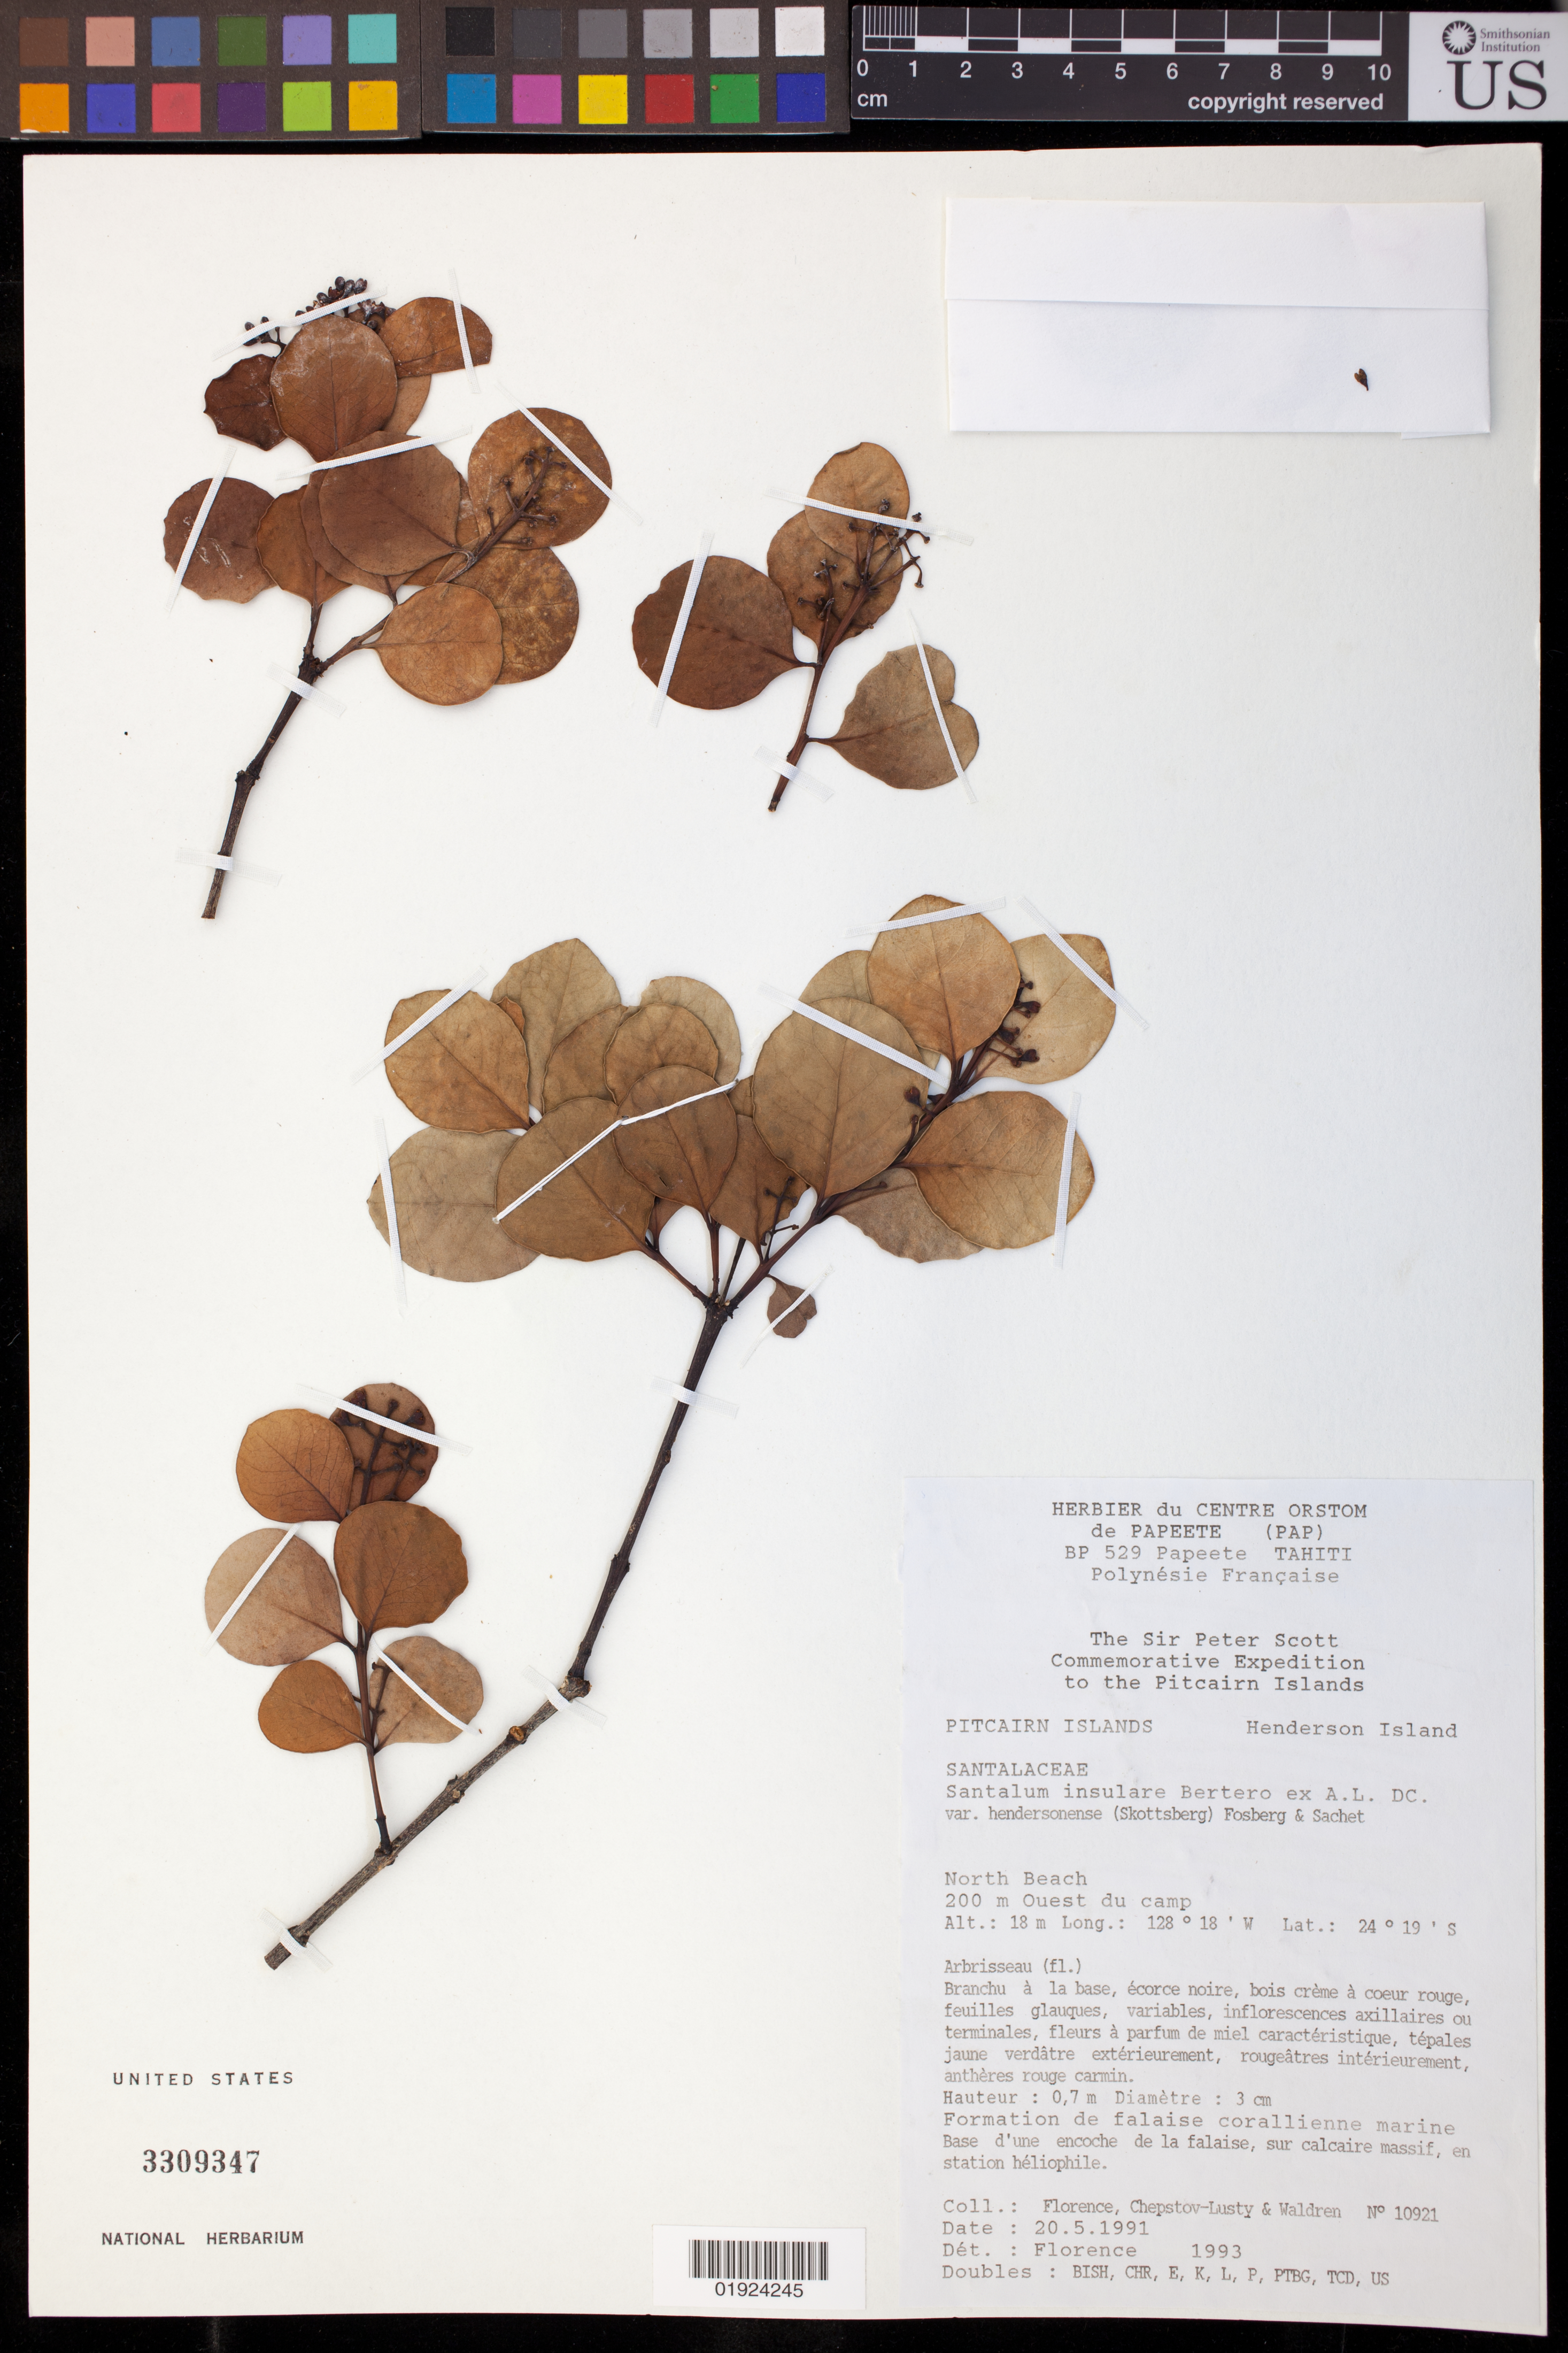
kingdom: Plantae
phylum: Tracheophyta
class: Magnoliopsida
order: Santalales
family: Santalaceae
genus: Santalum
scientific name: Santalum insulare var. hendersonense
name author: (Skottsb.) Fosberg & Sachet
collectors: -. Florence, -. Chepstov-lusty & Waldren, --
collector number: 10921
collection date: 1991-05-20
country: Pitcairn Islands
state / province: Henderson Island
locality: North Beach 200 m. west of camp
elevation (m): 18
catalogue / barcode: US 3309347